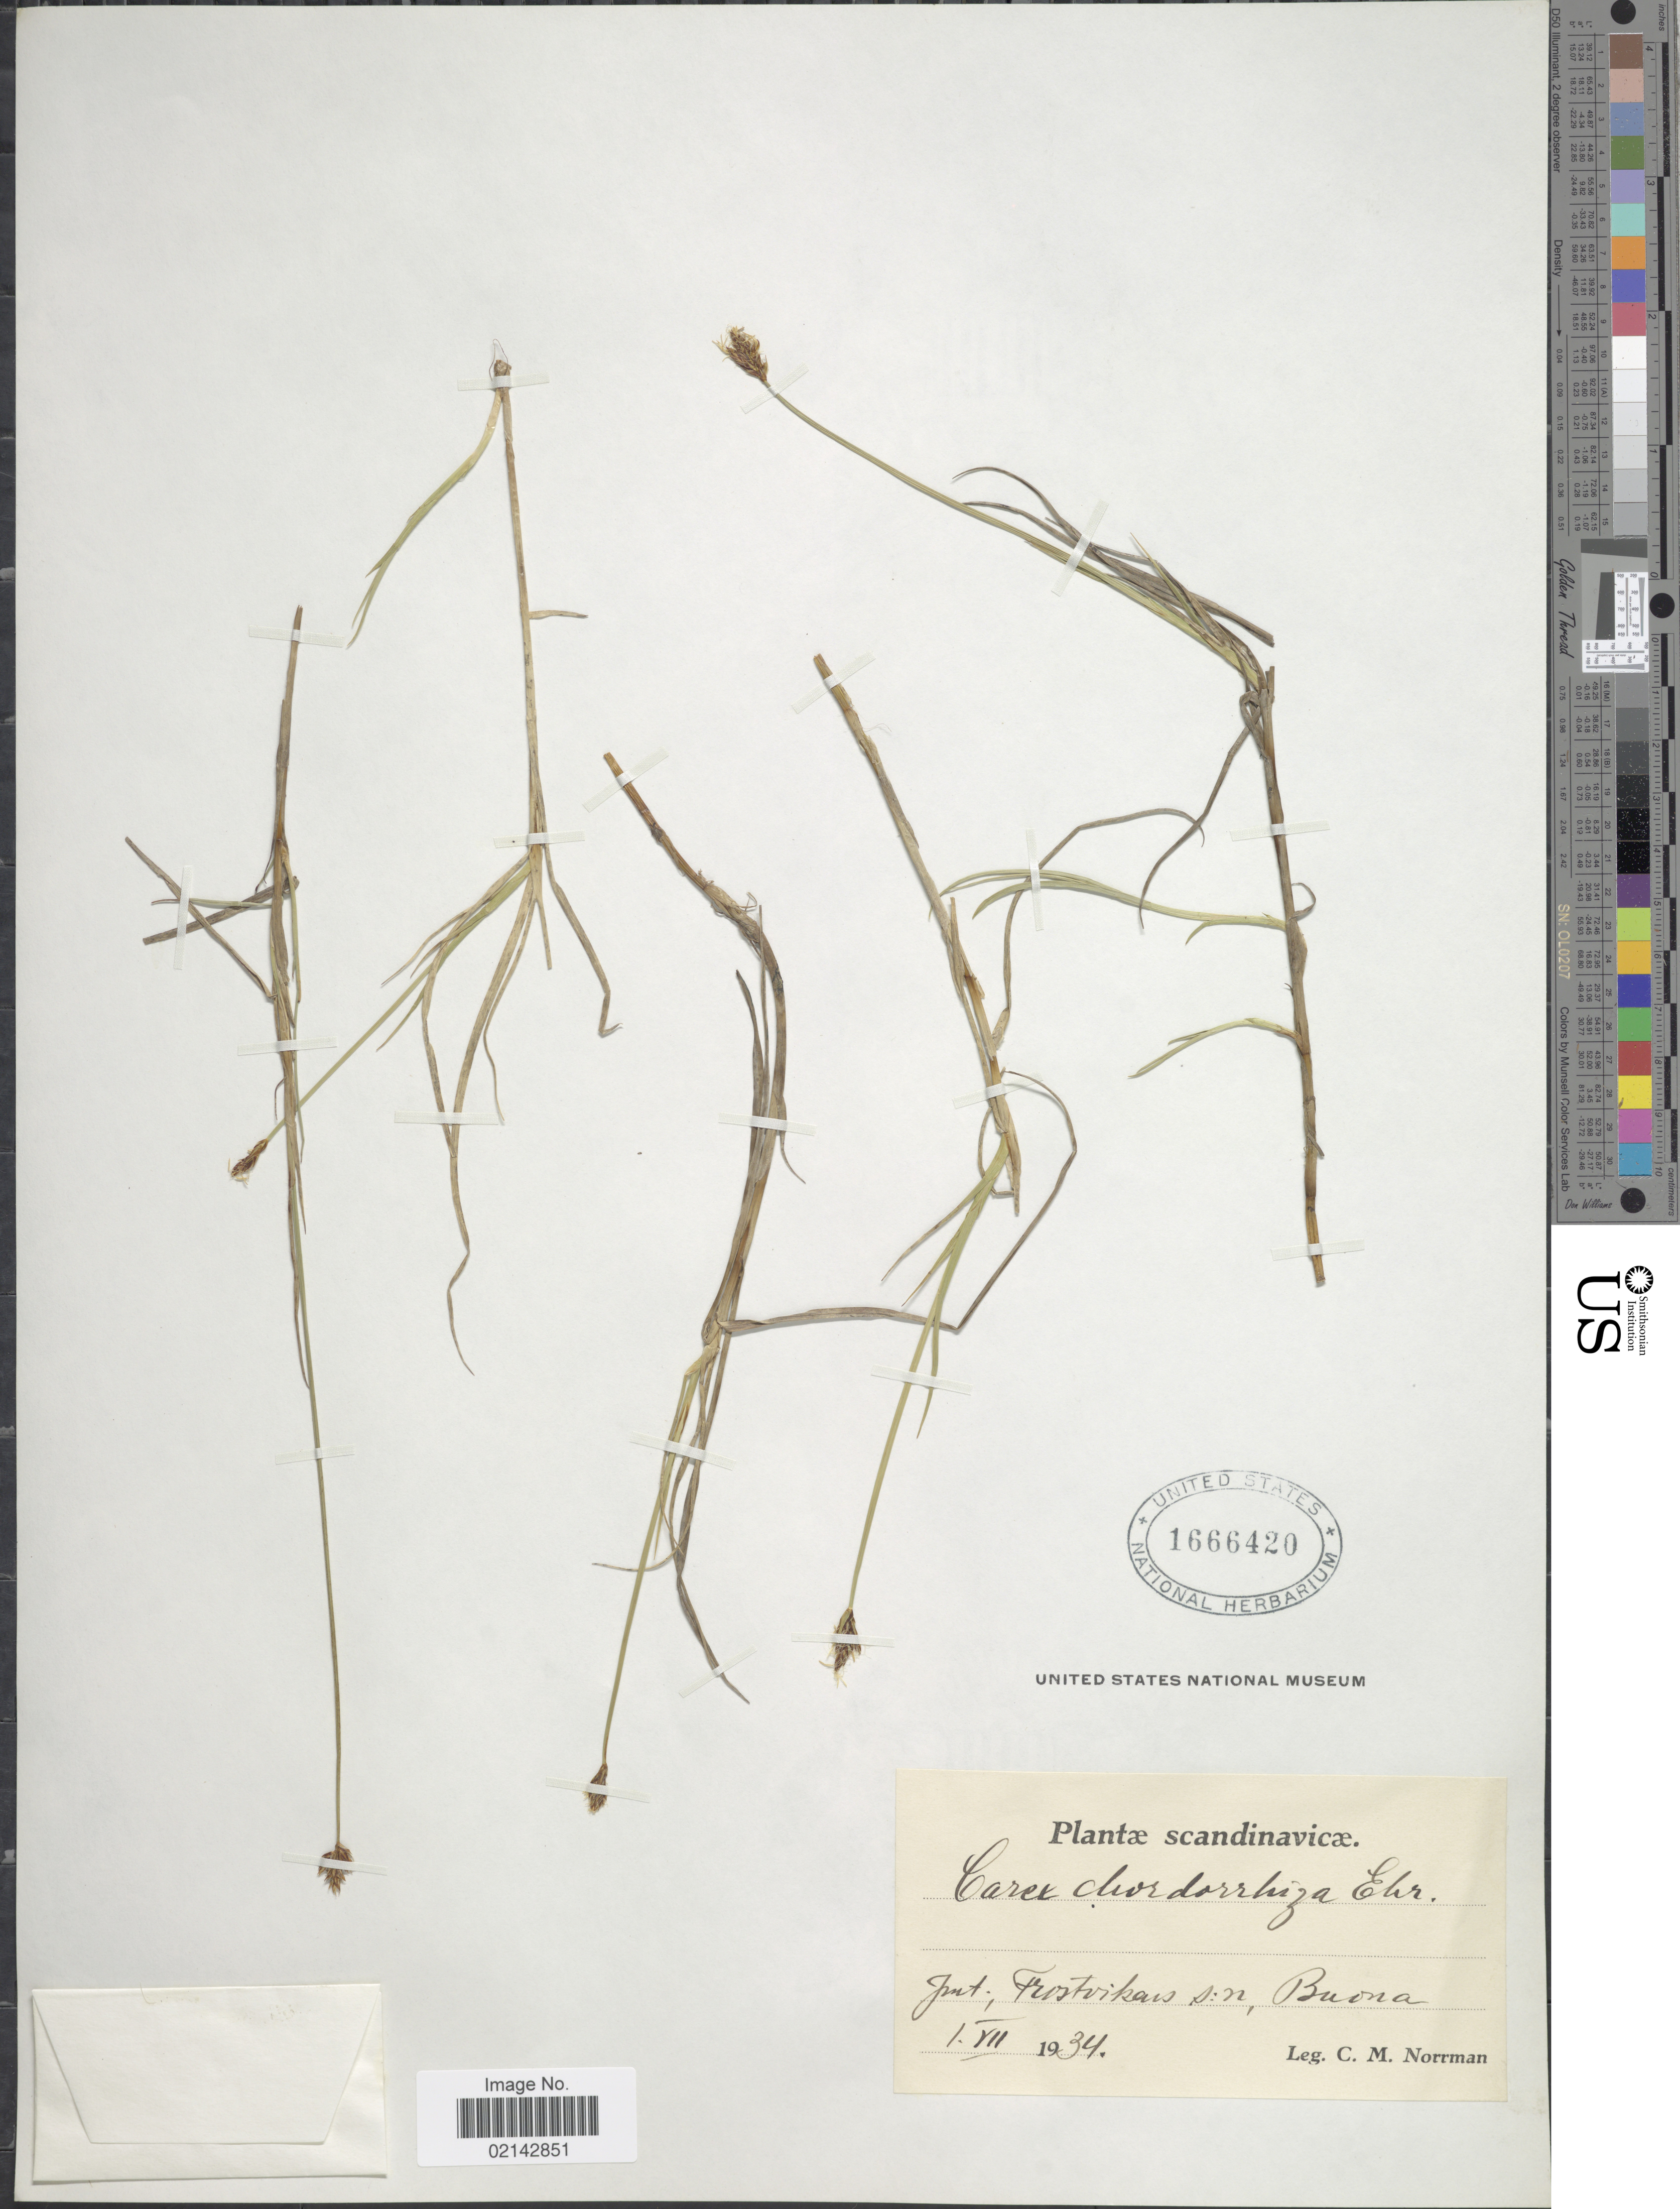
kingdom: Plantae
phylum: Tracheophyta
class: Liliopsida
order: Poales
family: Cyperaceae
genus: Carex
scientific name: Carex chordorrhiza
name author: L. f.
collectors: C. Norrman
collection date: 1934-07-01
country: Sweden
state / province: Jämtland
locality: Scandinavicae, Jmt; Frostviken s:n, Buona.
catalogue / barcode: US 1666420